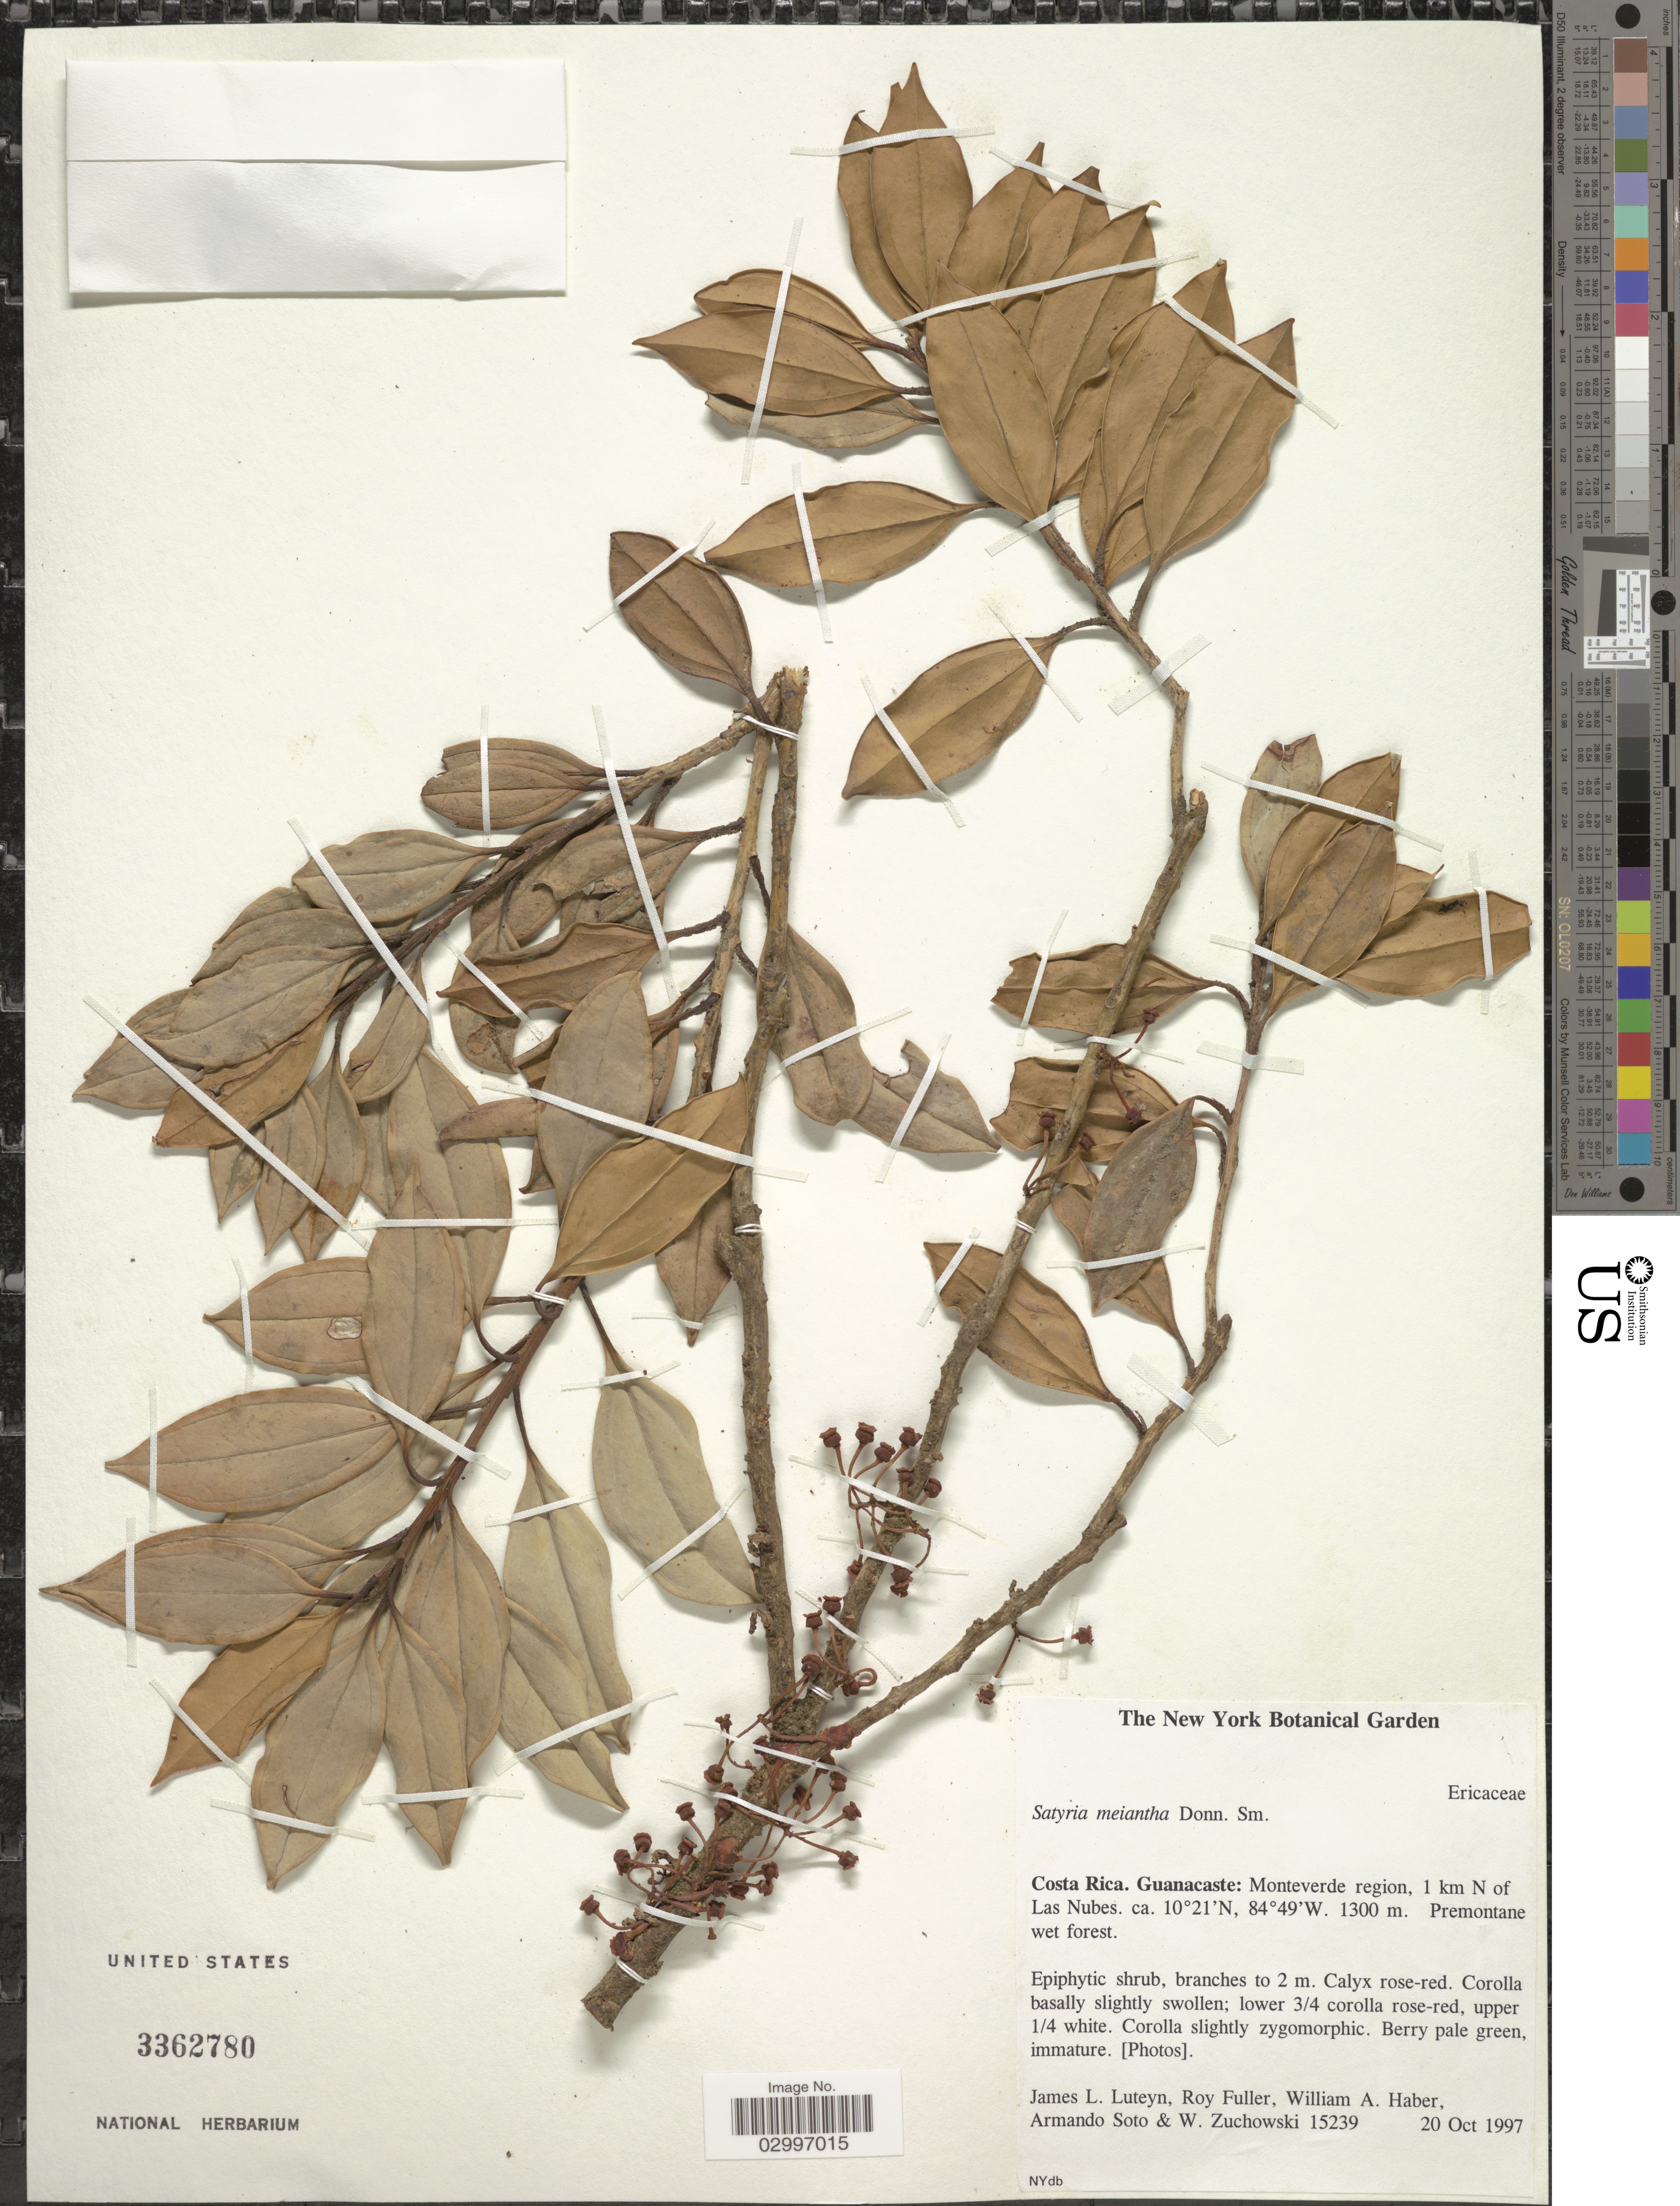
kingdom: Plantae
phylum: Tracheophyta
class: Magnoliopsida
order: Ericales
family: Ericaceae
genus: Satyria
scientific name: Satyria meiantha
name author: Donn. Sm.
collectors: J. Luteyn, R. Fuller, W. A. Haber, A. Soto & W. Zuchowski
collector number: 15239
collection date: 1997-10-20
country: Costa Rica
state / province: Guanacaste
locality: Monteverde region, 1 km N of Las Nubes.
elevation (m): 1300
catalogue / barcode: US 3362780